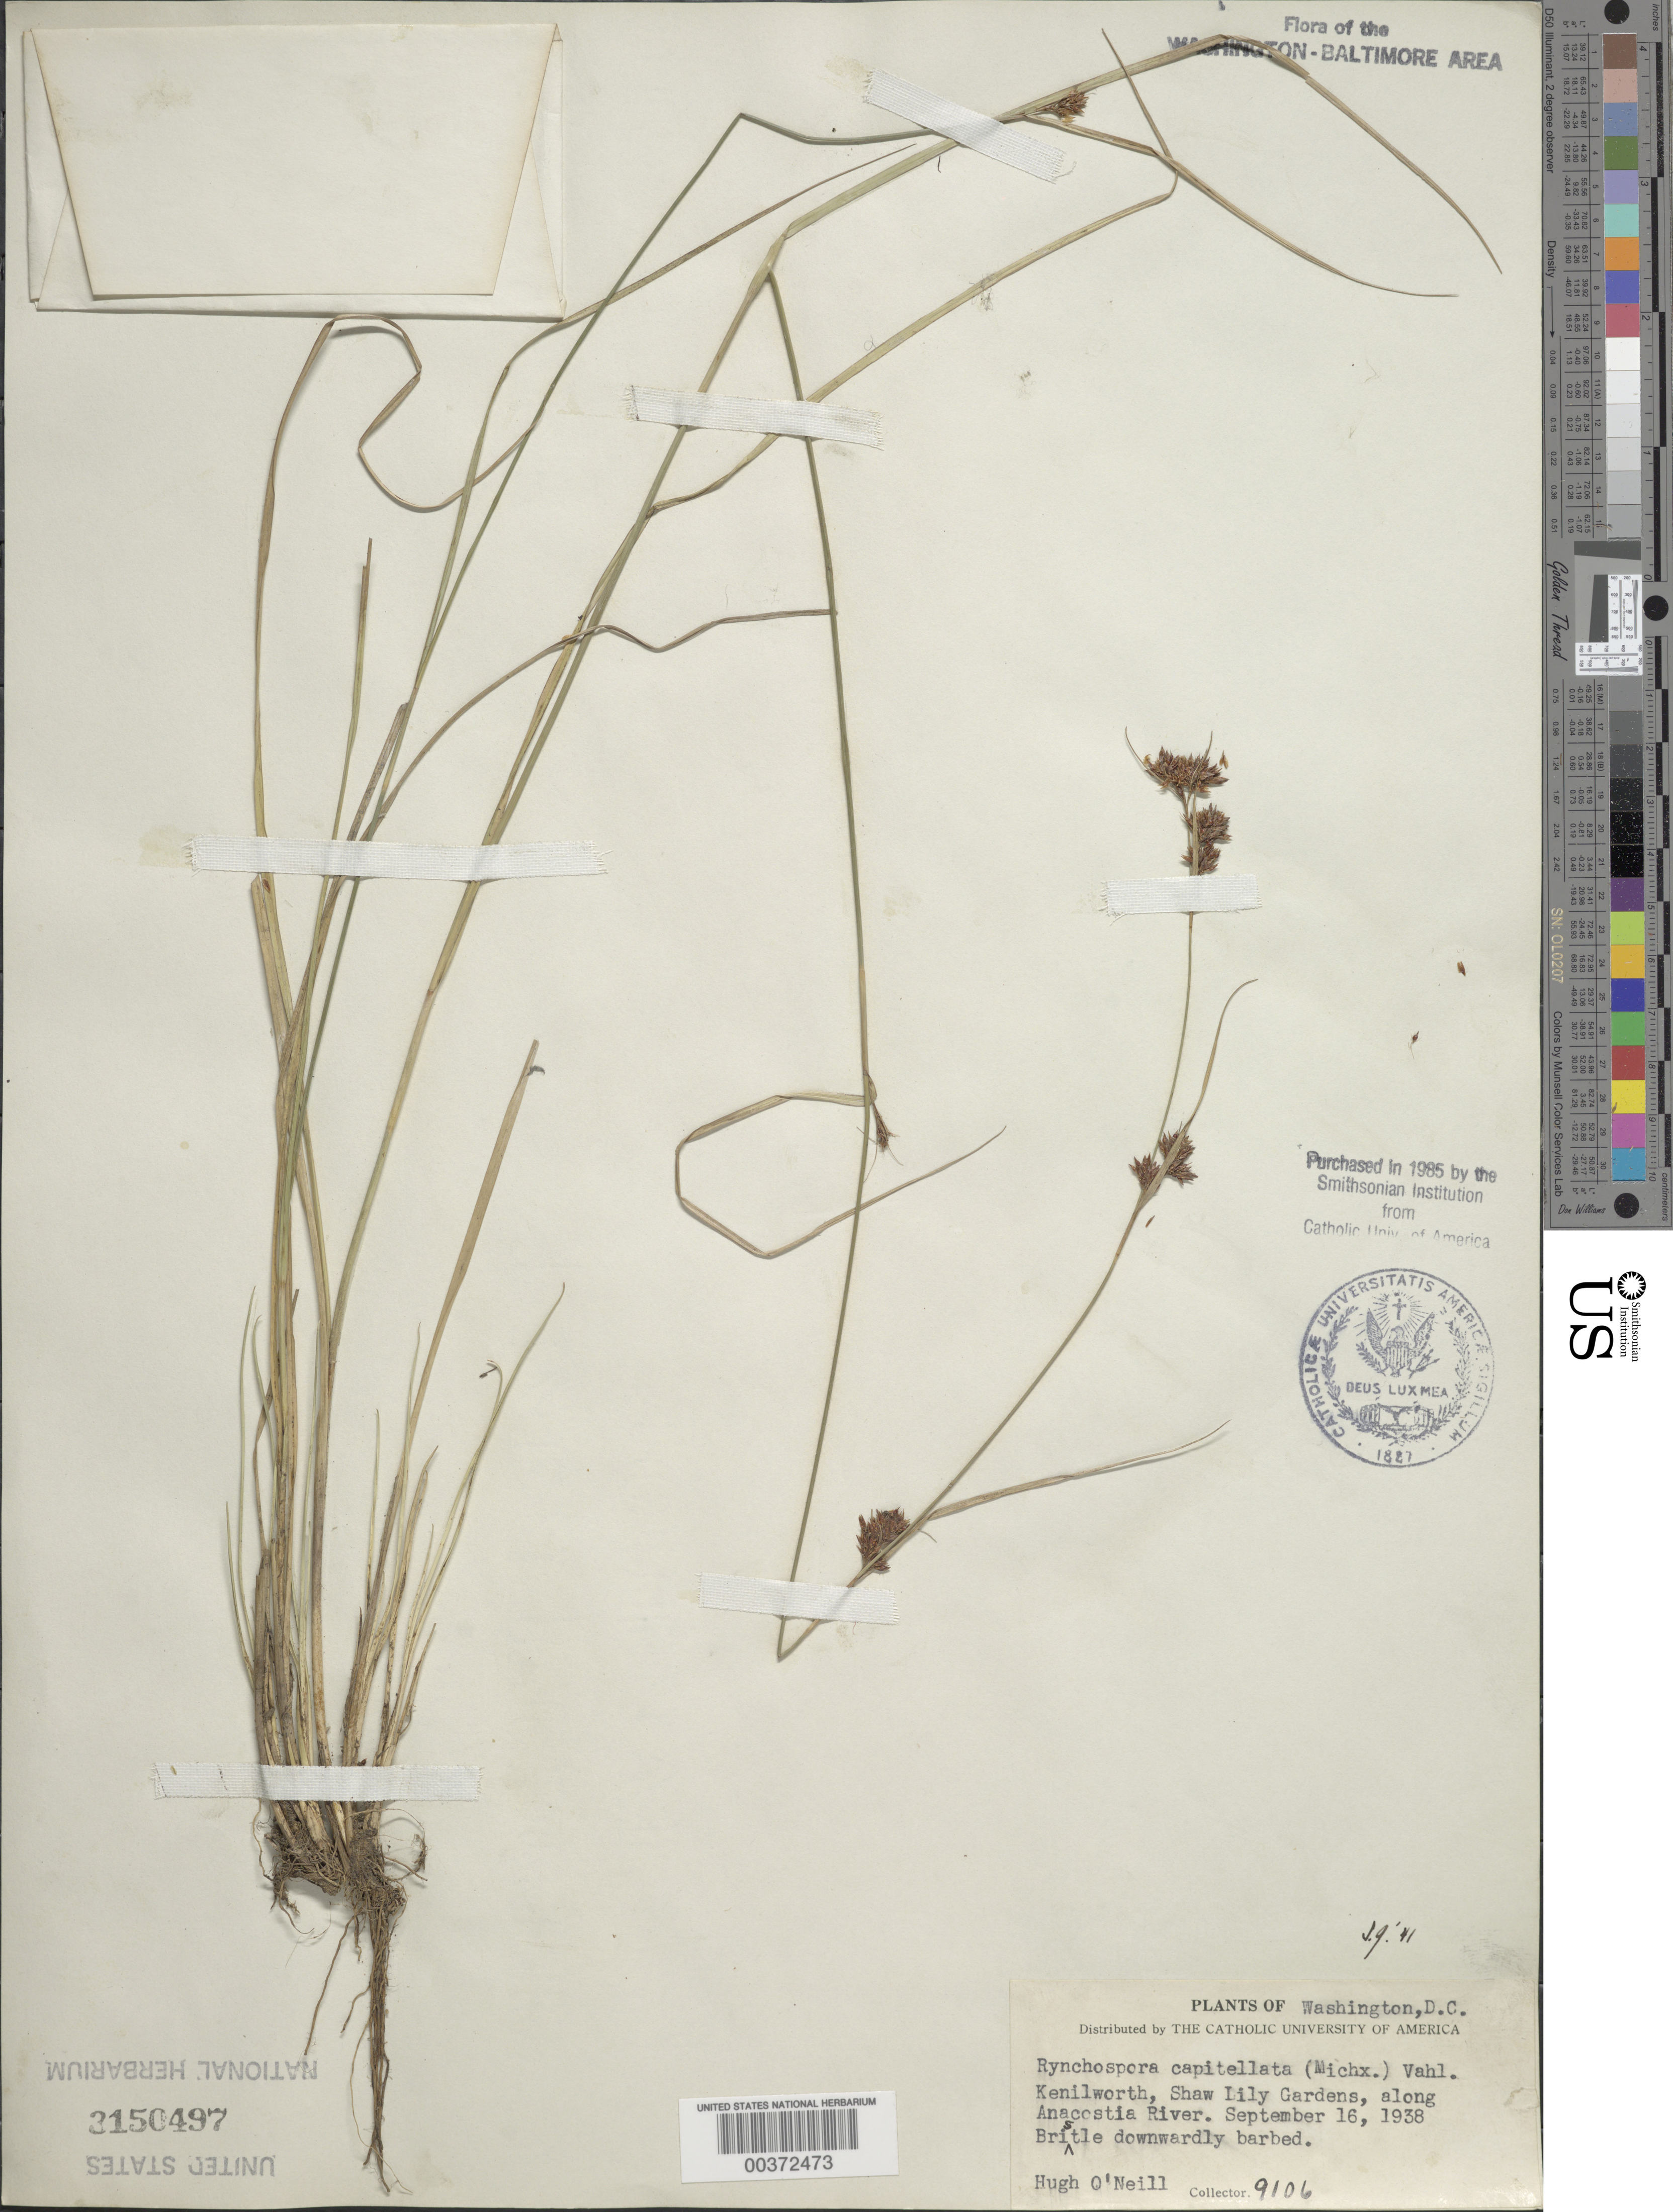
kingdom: Plantae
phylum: Tracheophyta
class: Liliopsida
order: Poales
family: Cyperaceae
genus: Rhynchospora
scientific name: Rhynchospora capitellata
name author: (Michx.) Vahl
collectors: H. O'Neill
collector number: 9106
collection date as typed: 16 Sep 1938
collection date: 1938-09-16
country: United States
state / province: District of Columbia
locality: Kenilworth, Shaw Lily gardens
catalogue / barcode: US 3150497